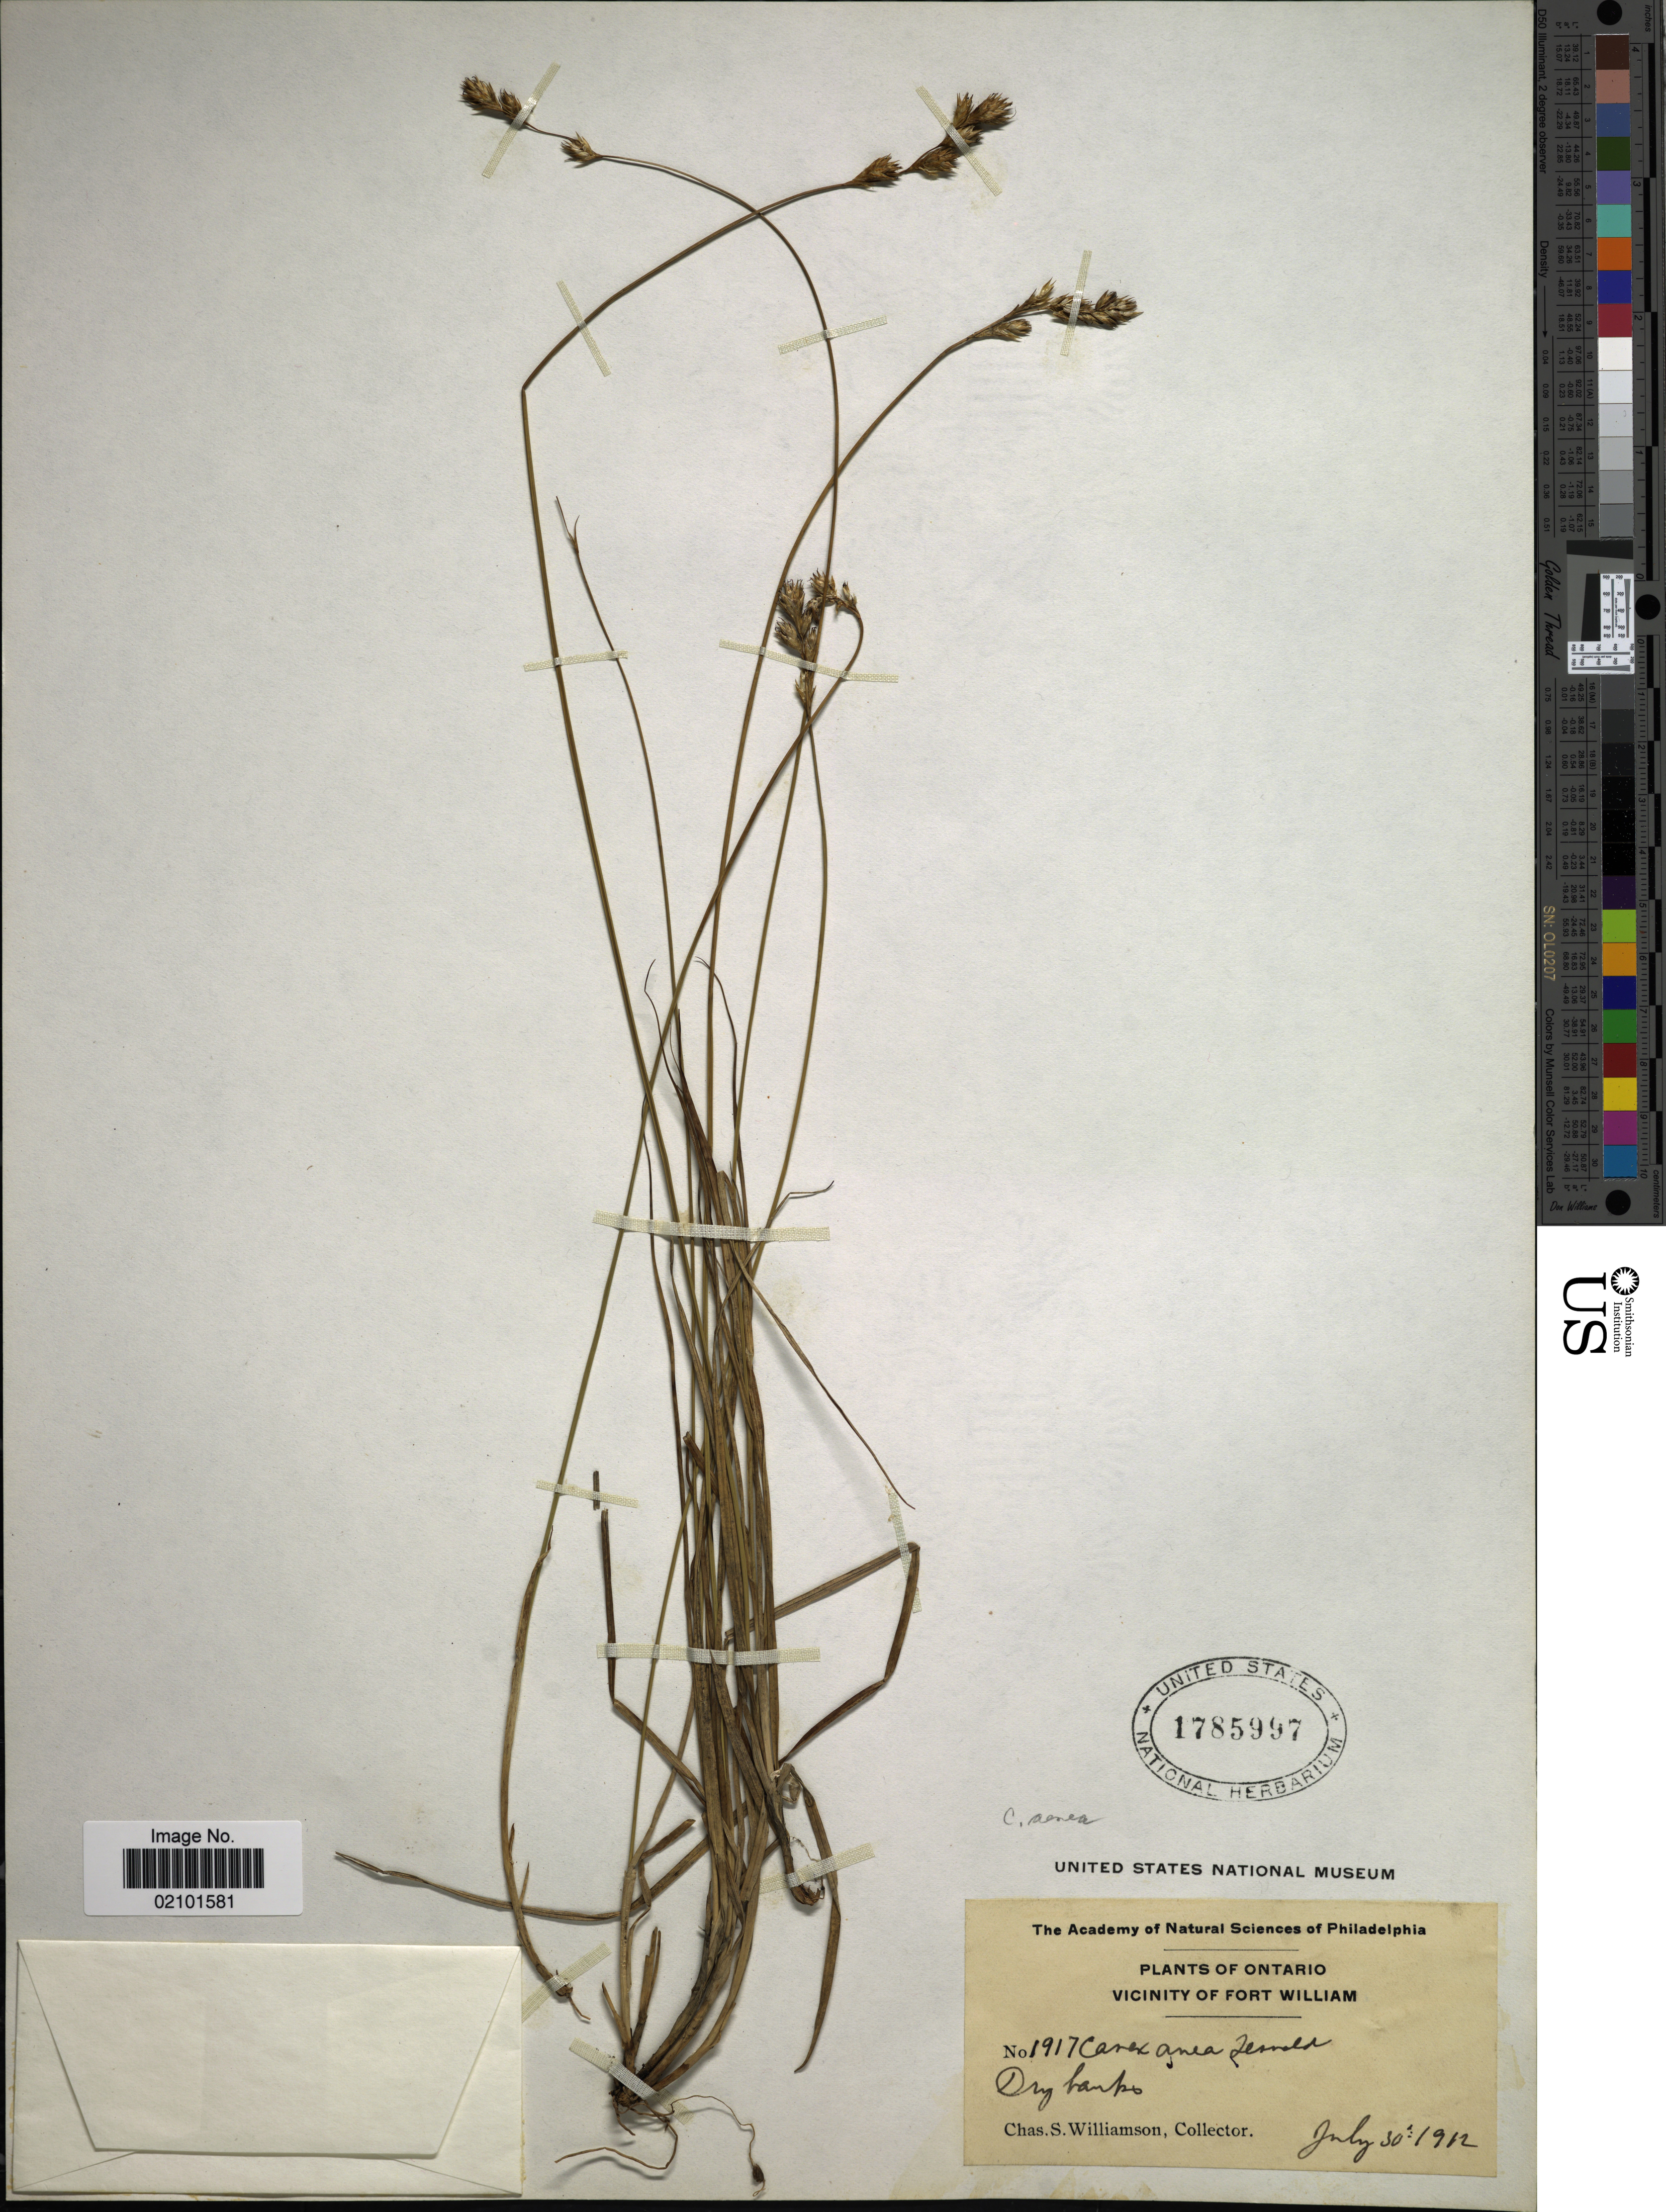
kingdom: Plantae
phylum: Tracheophyta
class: Liliopsida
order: Poales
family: Cyperaceae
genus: Carex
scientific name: Carex foenea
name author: Willd.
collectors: C. Williamson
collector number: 1917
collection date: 1912-07-30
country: Canada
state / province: Ontario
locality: Vicinity of Fort William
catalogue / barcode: US 1785997